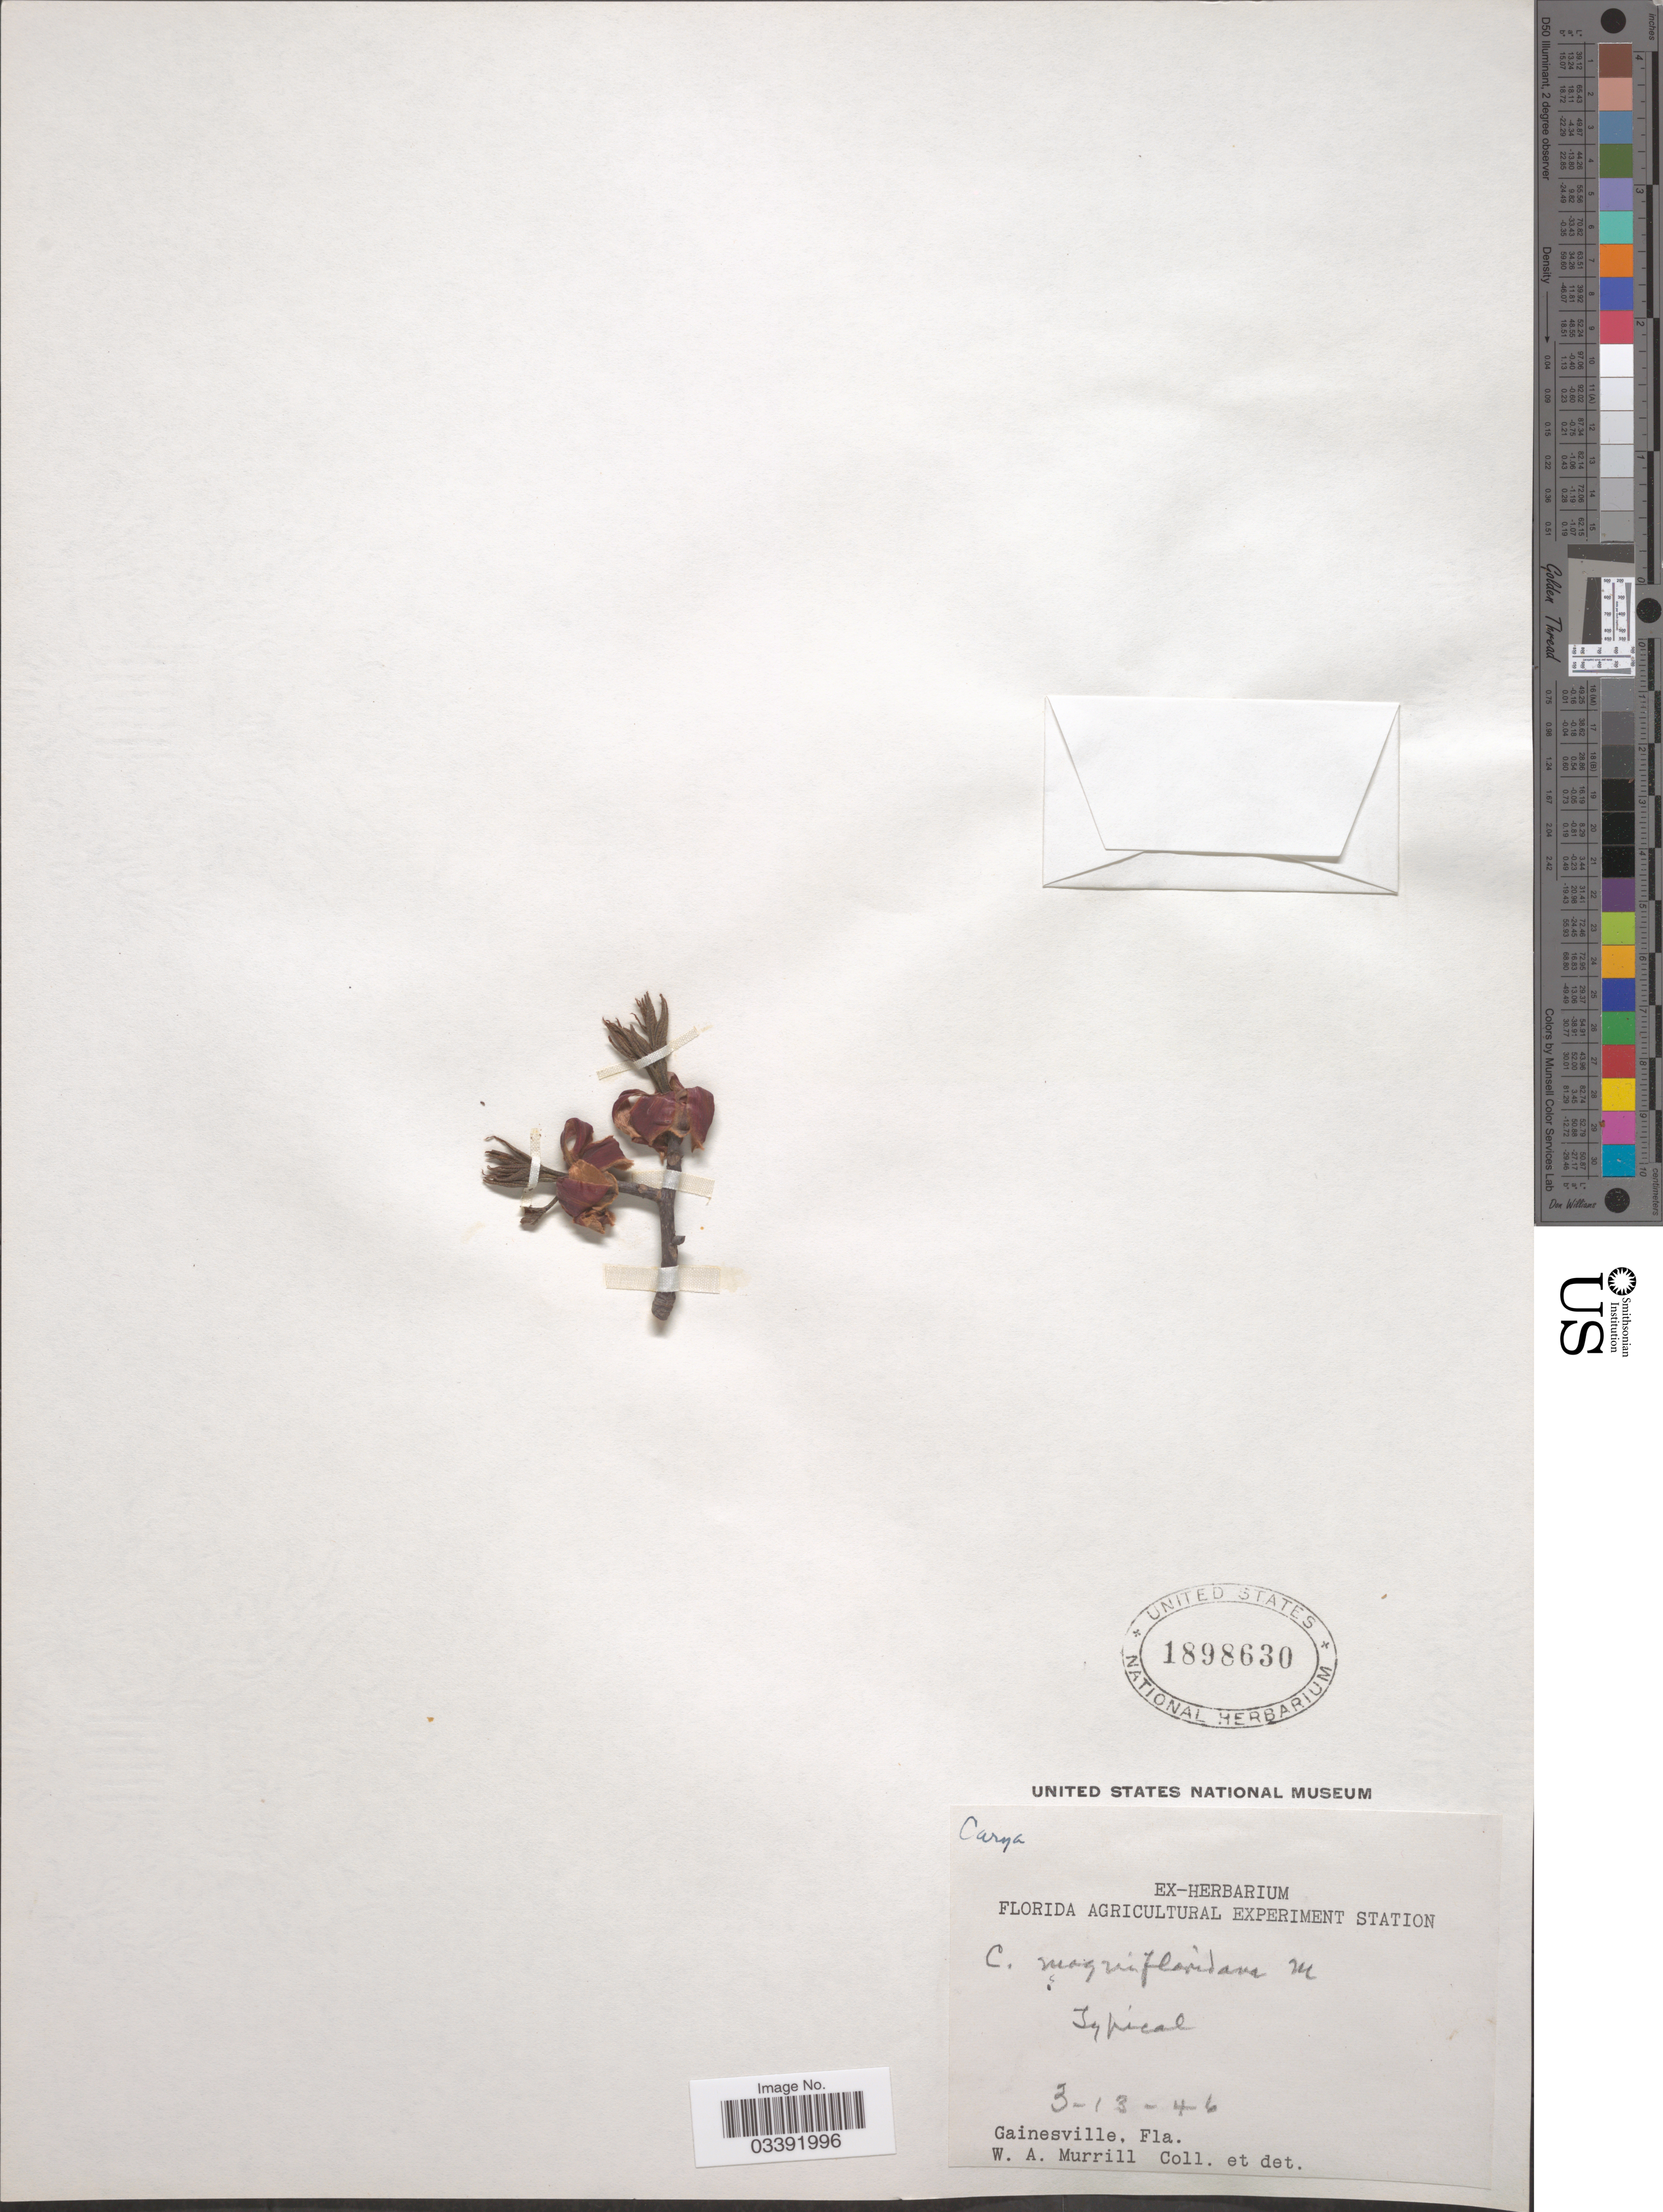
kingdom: Plantae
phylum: Tracheophyta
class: Magnoliopsida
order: Fagales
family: Juglandaceae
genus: Carya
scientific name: Carya magnifloridana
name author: Murrill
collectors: W. A. Murrill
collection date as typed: Transcribed d/m/y: 13/3/46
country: United States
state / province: Florida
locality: Gainesville.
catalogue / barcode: US 1898630